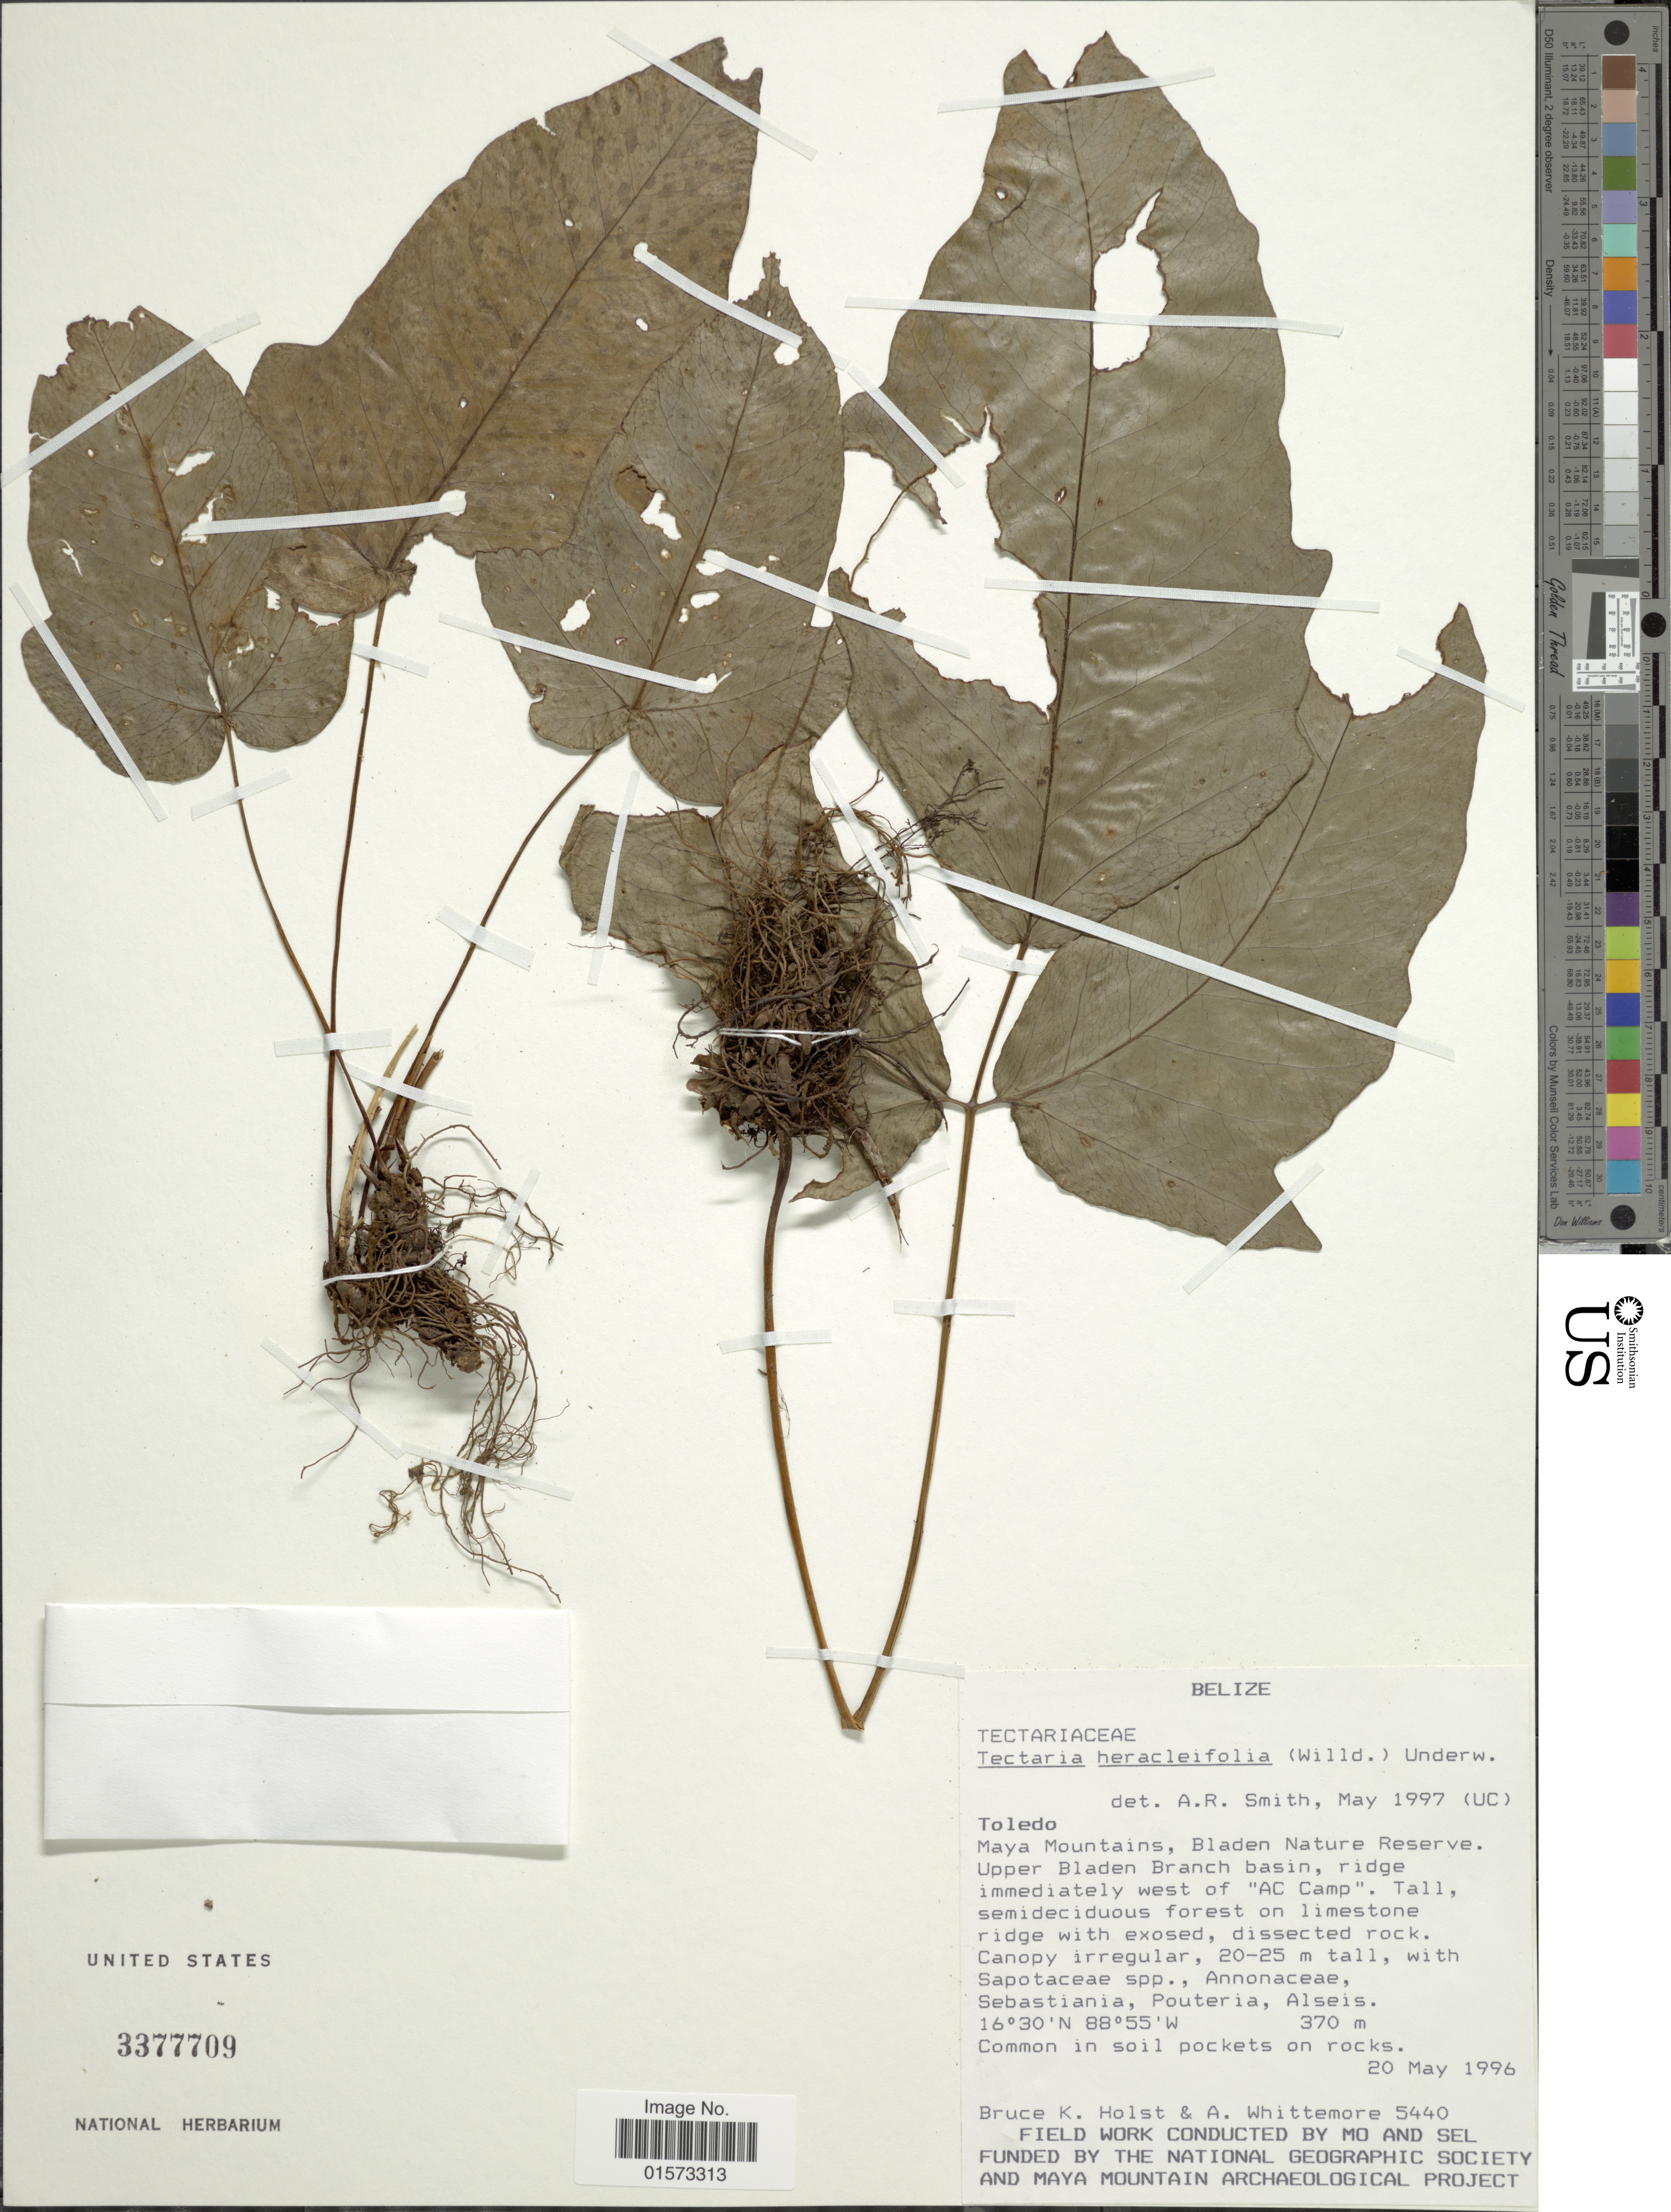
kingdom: Plantae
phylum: Tracheophyta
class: Polypodiopsida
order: Polypodiales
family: Tectariaceae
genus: Tectaria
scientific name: Tectaria heracleifolia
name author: (Willd.) Underw.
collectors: B. Holst & A. Whittemore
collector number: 5440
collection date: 1996-05-20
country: Belize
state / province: Toledo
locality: Maya Mountains, Bladen Nature Reserve. Upper Bladen Branch basin, ridge immediatley west of AC Camp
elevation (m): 370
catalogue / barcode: US 3377709